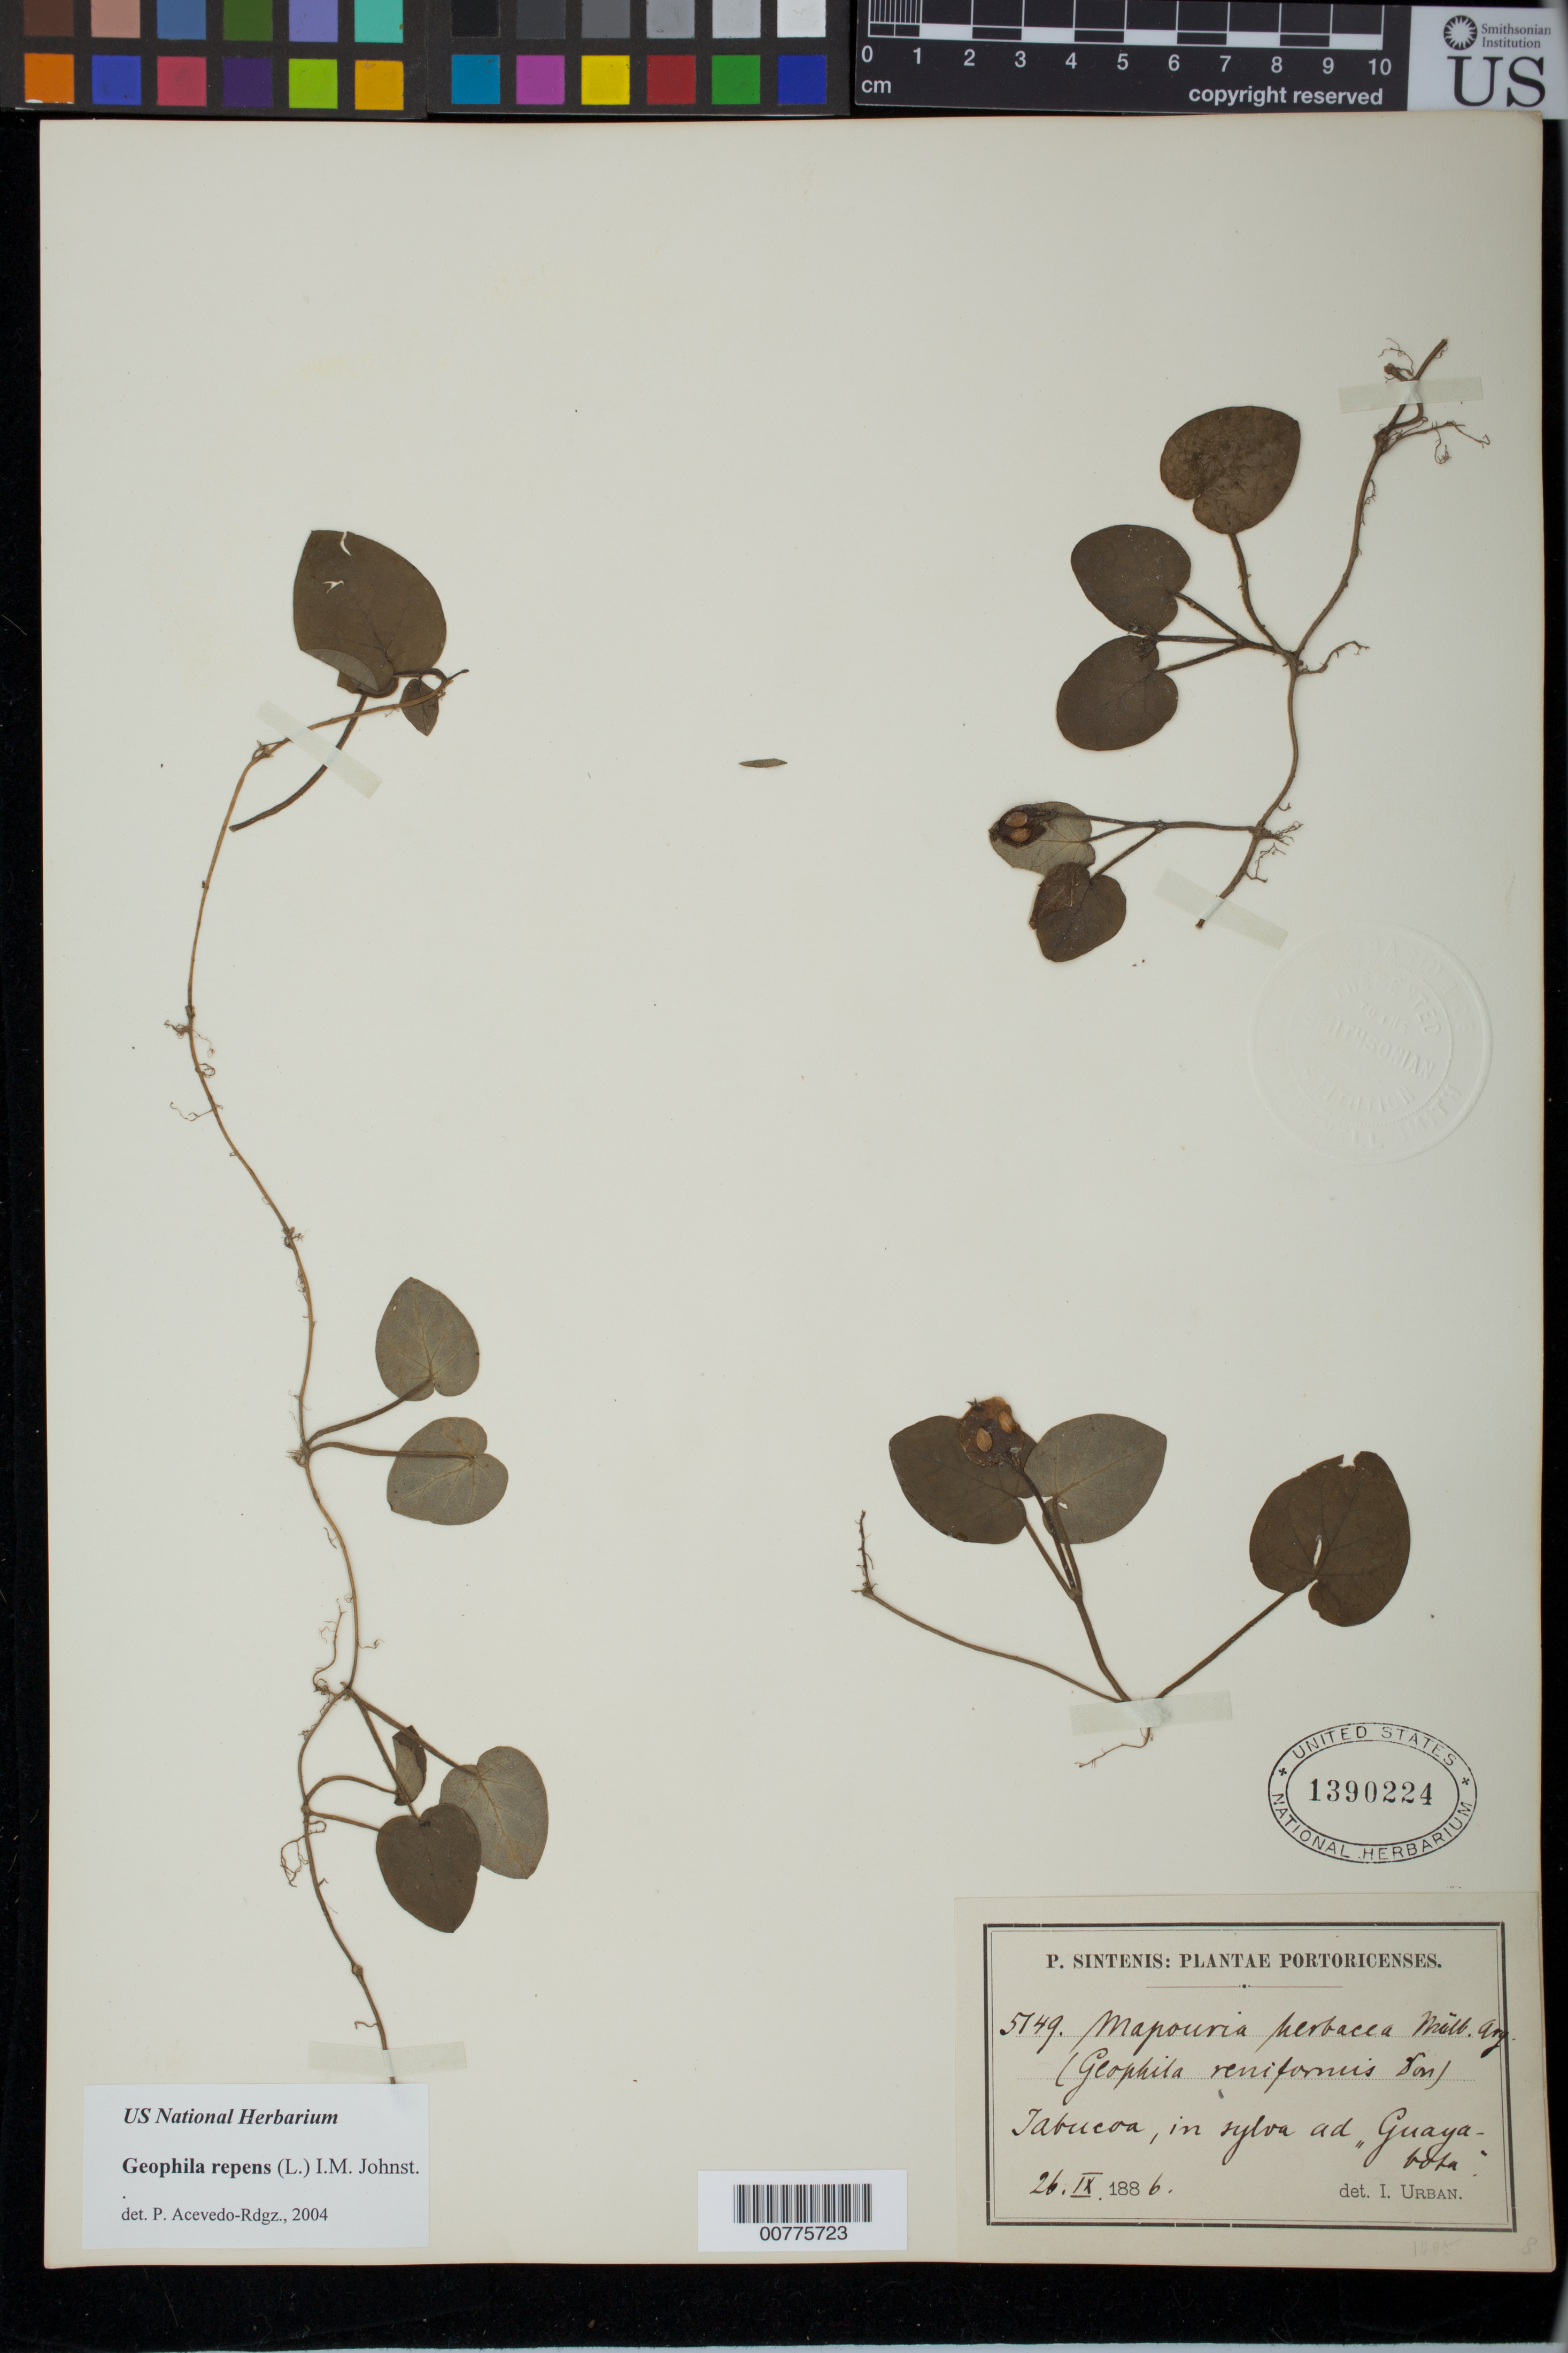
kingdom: Plantae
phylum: Tracheophyta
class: Magnoliopsida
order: Gentianales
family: Rubiaceae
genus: Geophila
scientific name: Geophila repens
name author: (L.) I.M. Johnst.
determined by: Acevedo-Rodríguez, P., (BOT), Smithsonian Institution - National Museum of Natural History (UNITED STATES)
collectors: P. Sintenis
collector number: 5149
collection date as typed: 26 Sep 1886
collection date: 1886-09-26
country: Puerto Rico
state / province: Yabucoa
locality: Yabucoa, in sylva ad "Guayabola"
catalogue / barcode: US 1390224